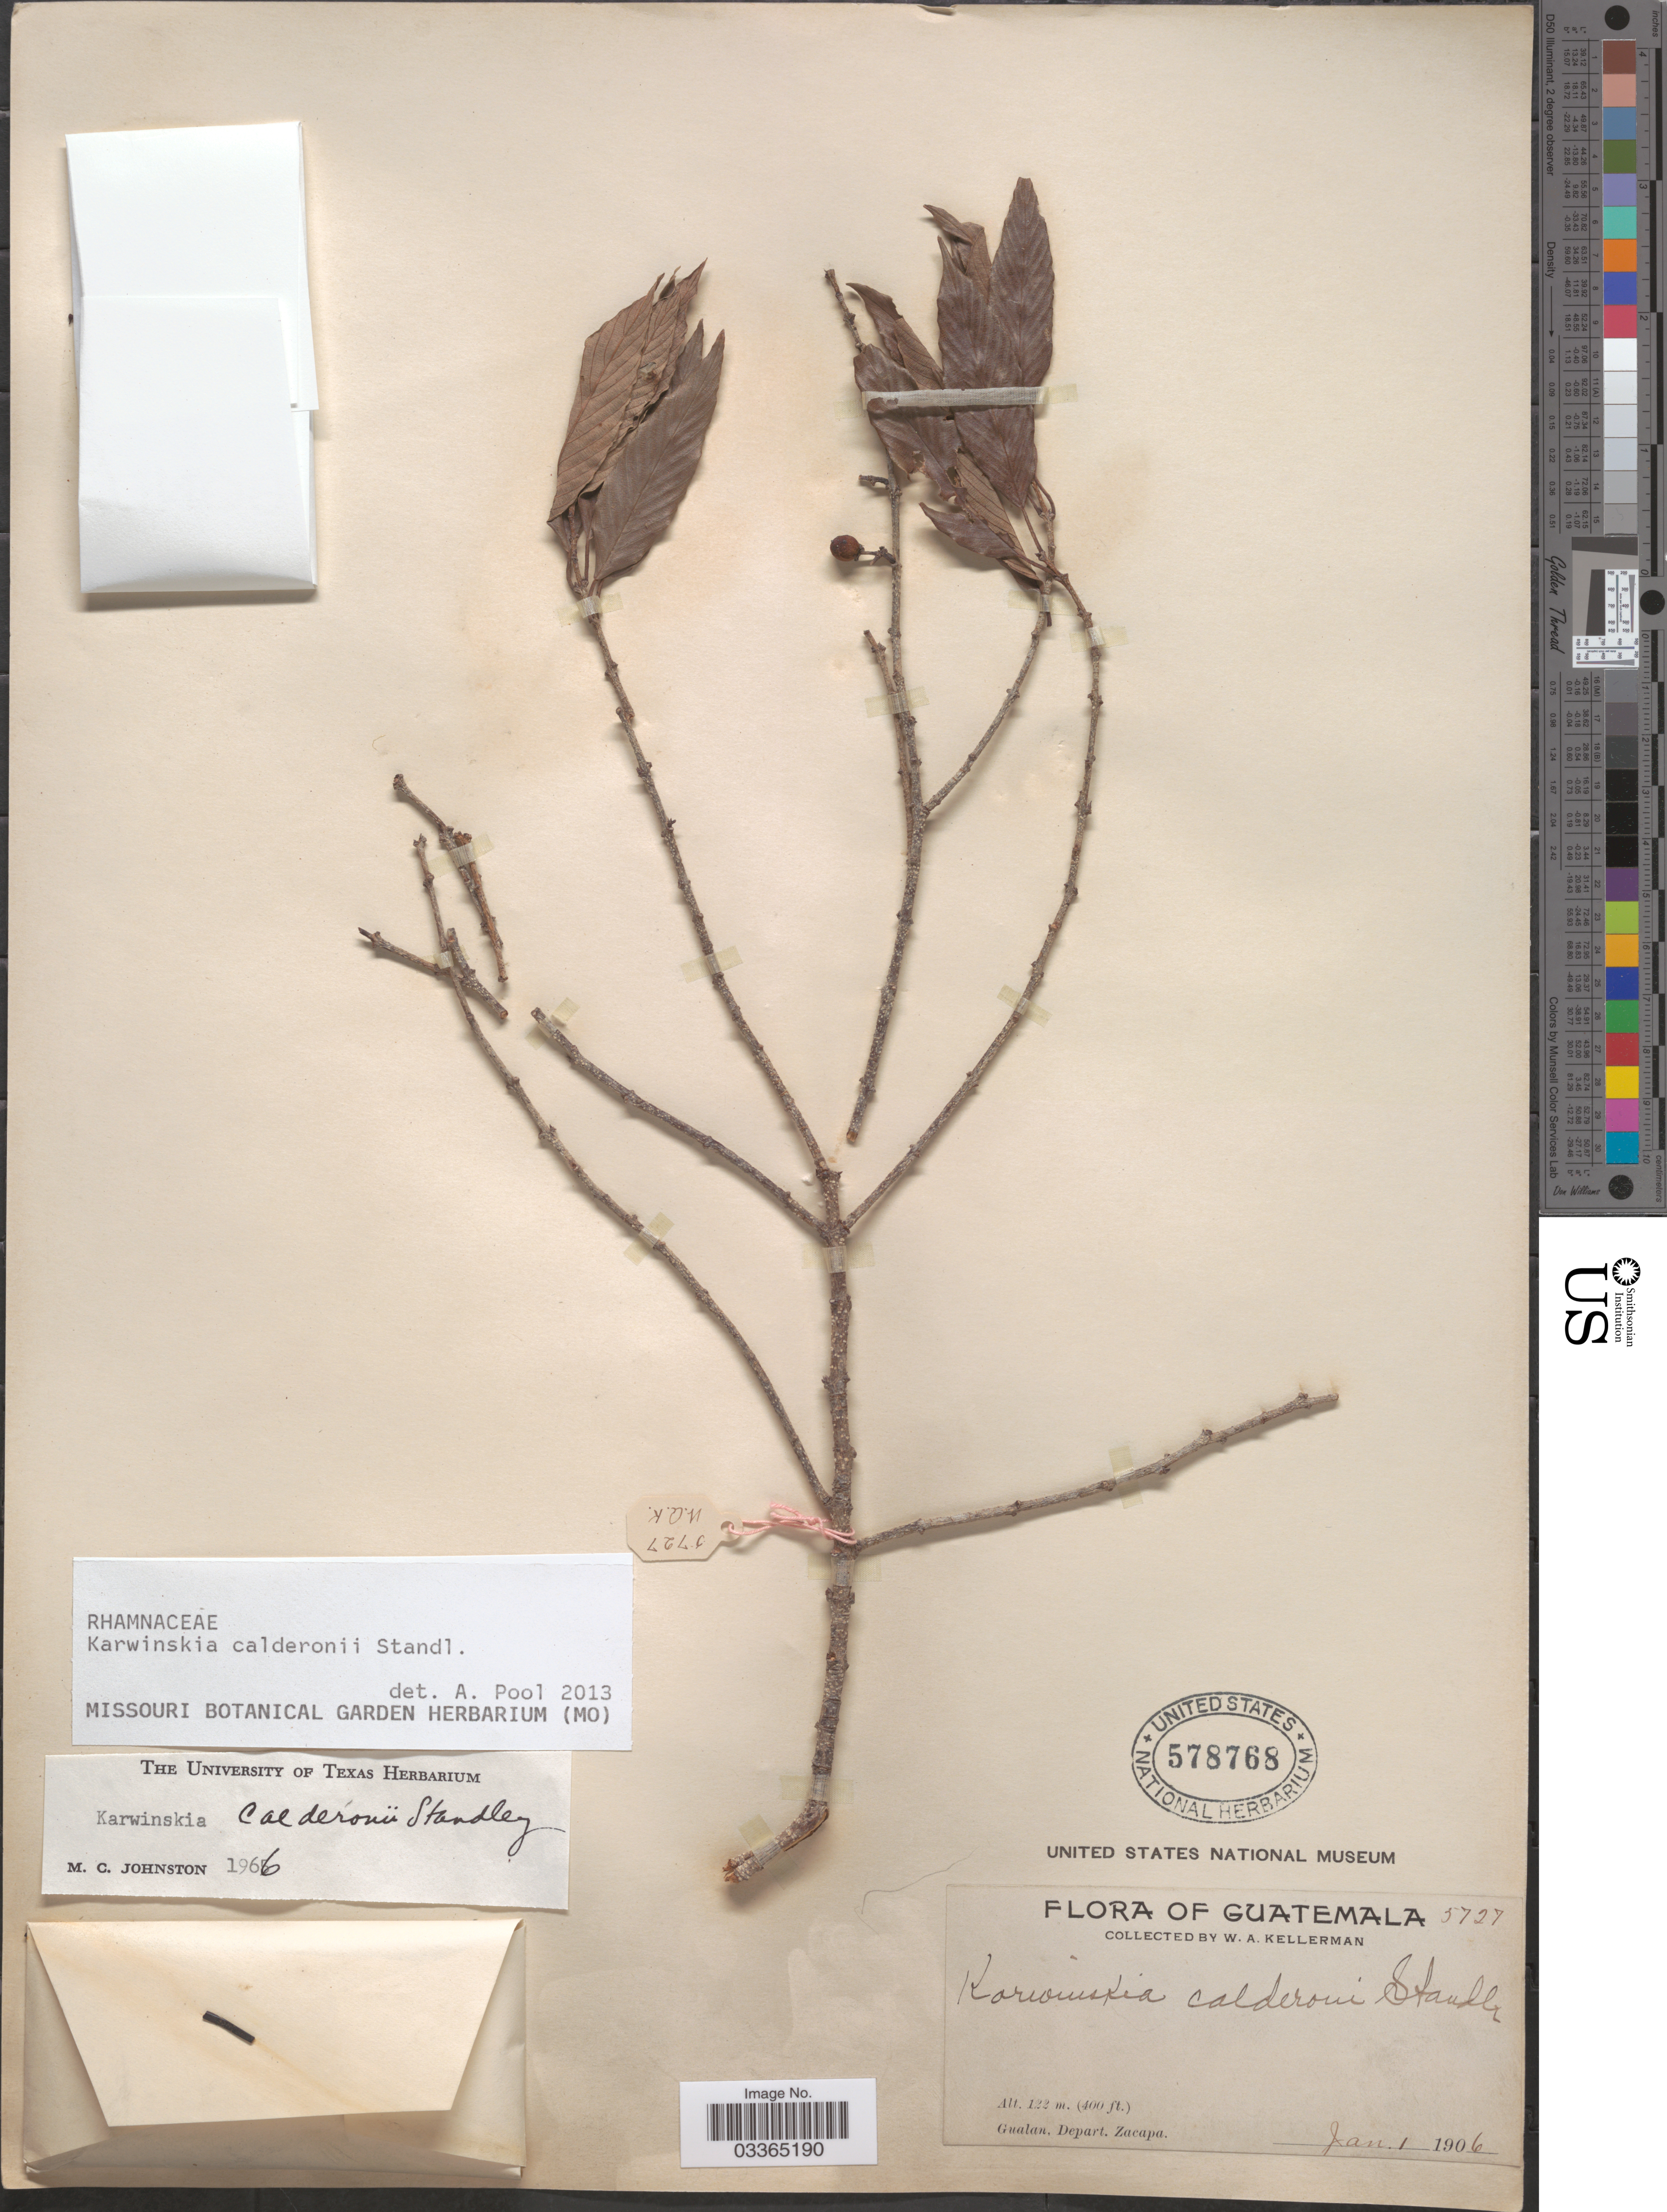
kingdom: Plantae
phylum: Tracheophyta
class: Magnoliopsida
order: Rosales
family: Rhamnaceae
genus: Karwinskia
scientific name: Karwinskia calderonii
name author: Standl.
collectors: W. Kellerman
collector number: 5727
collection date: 1906-01-01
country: Guatemala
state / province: Zacapa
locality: Gualan, Depart. Zacapa.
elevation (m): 122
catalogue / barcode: US 578768